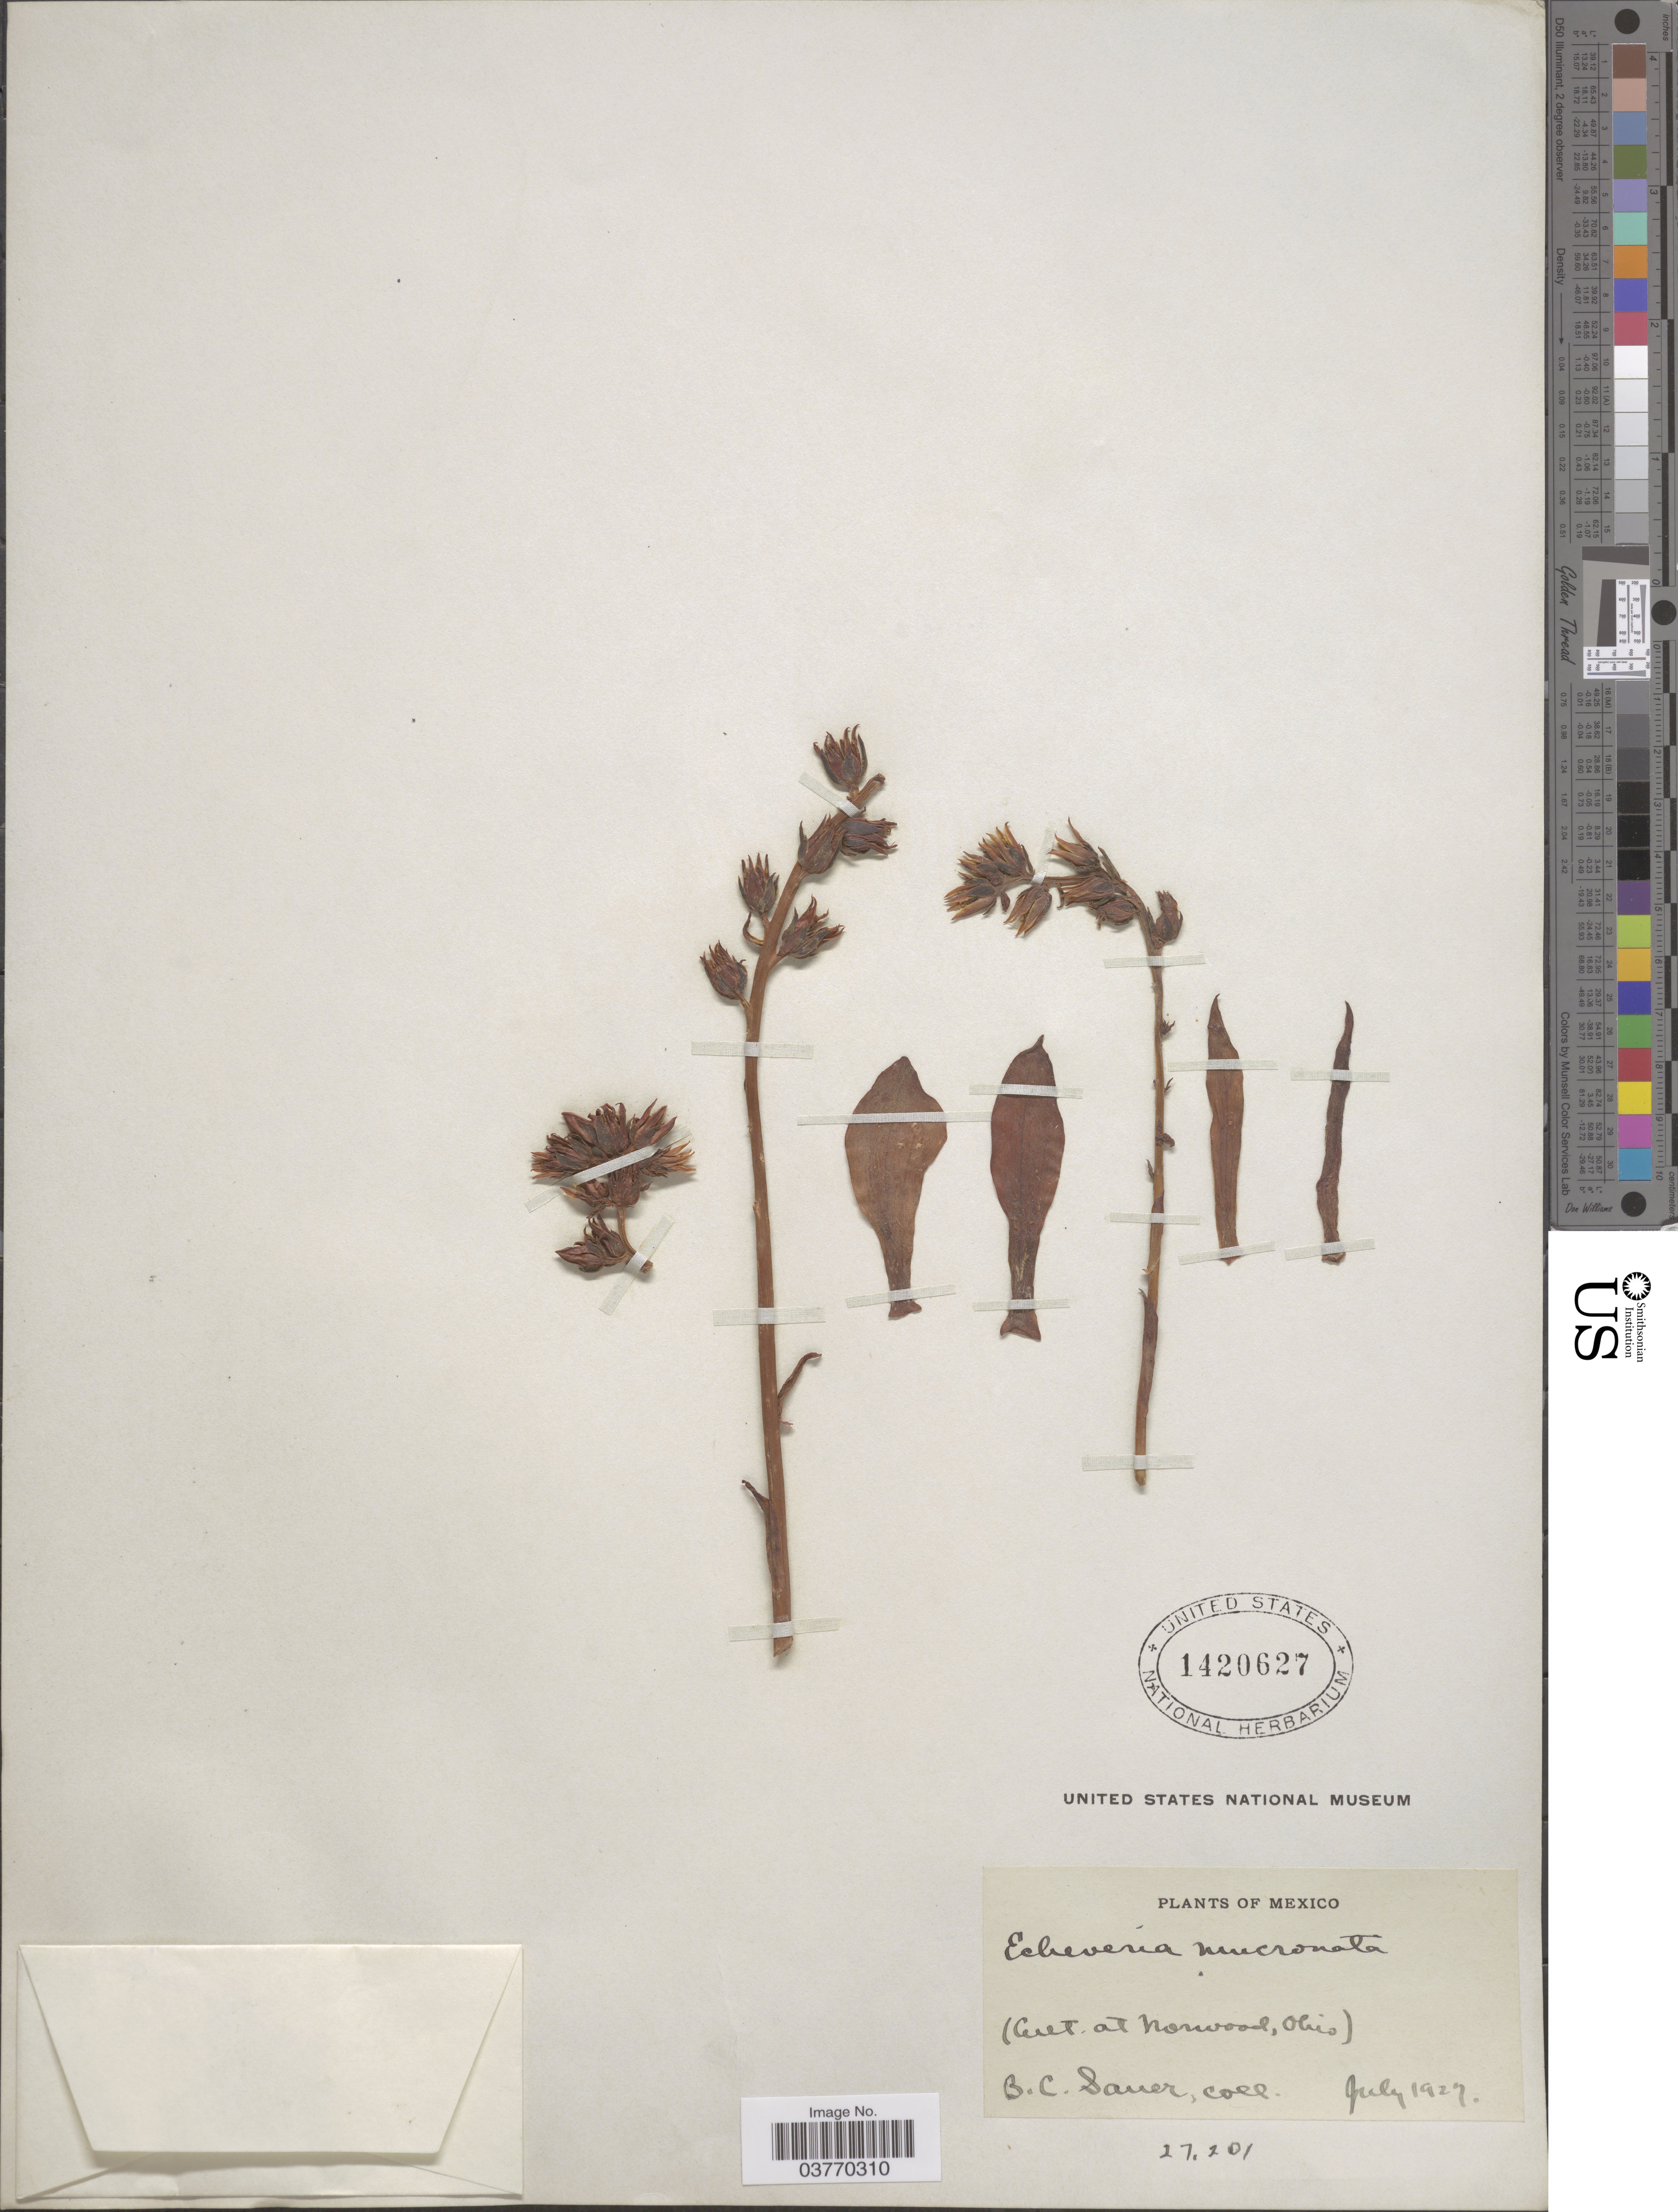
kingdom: Plantae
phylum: Tracheophyta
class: Magnoliopsida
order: Saxifragales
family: Crassulaceae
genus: Echeveria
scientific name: Echeveria mucronata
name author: Schltdl.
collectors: B. Sauer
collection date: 1927-07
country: United States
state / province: Ohio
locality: Norwood.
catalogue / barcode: US 1420627